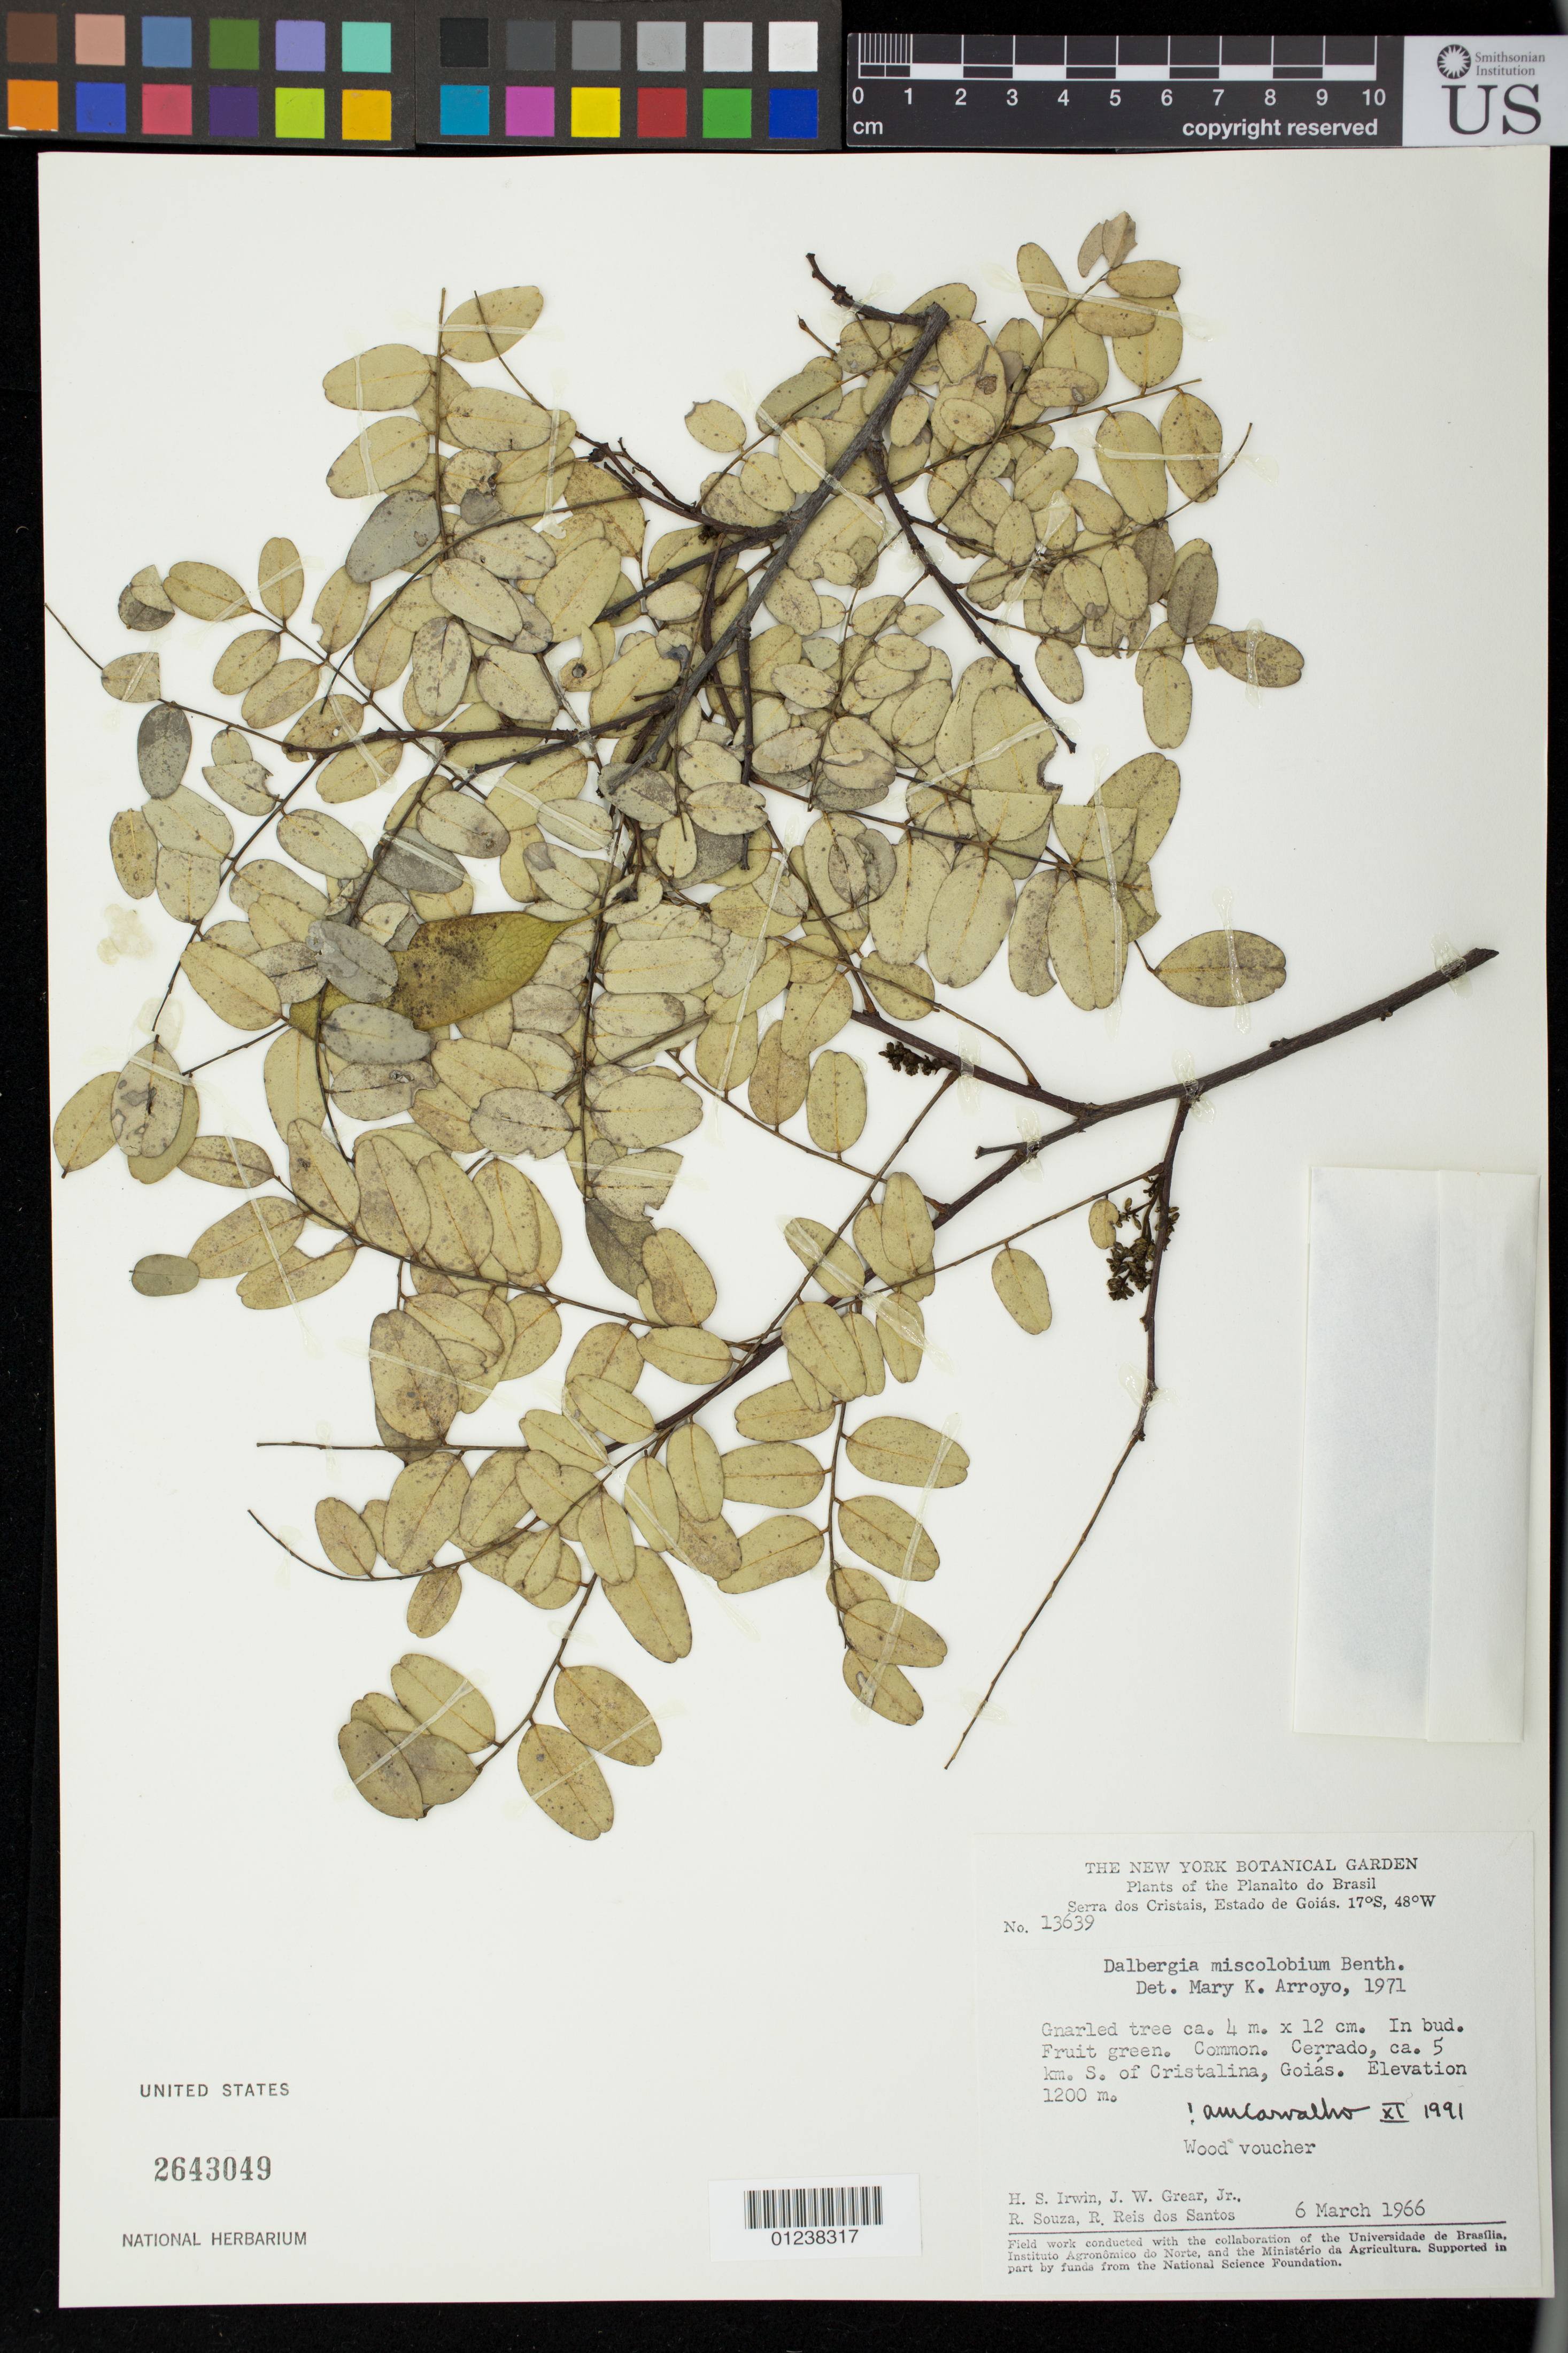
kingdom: Plantae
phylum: Tracheophyta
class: Magnoliopsida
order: Fabales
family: Fabaceae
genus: Dalbergia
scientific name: Dalbergia miscolobium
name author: Benth.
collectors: H. Irwin, J. W. Grear, R. Souza & R. Reis dos Santos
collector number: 13639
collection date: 1966-03-06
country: Brazil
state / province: Goias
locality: Cerrado, ca. 5km. S. of Cristalina.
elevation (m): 1200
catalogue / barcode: US 2643049